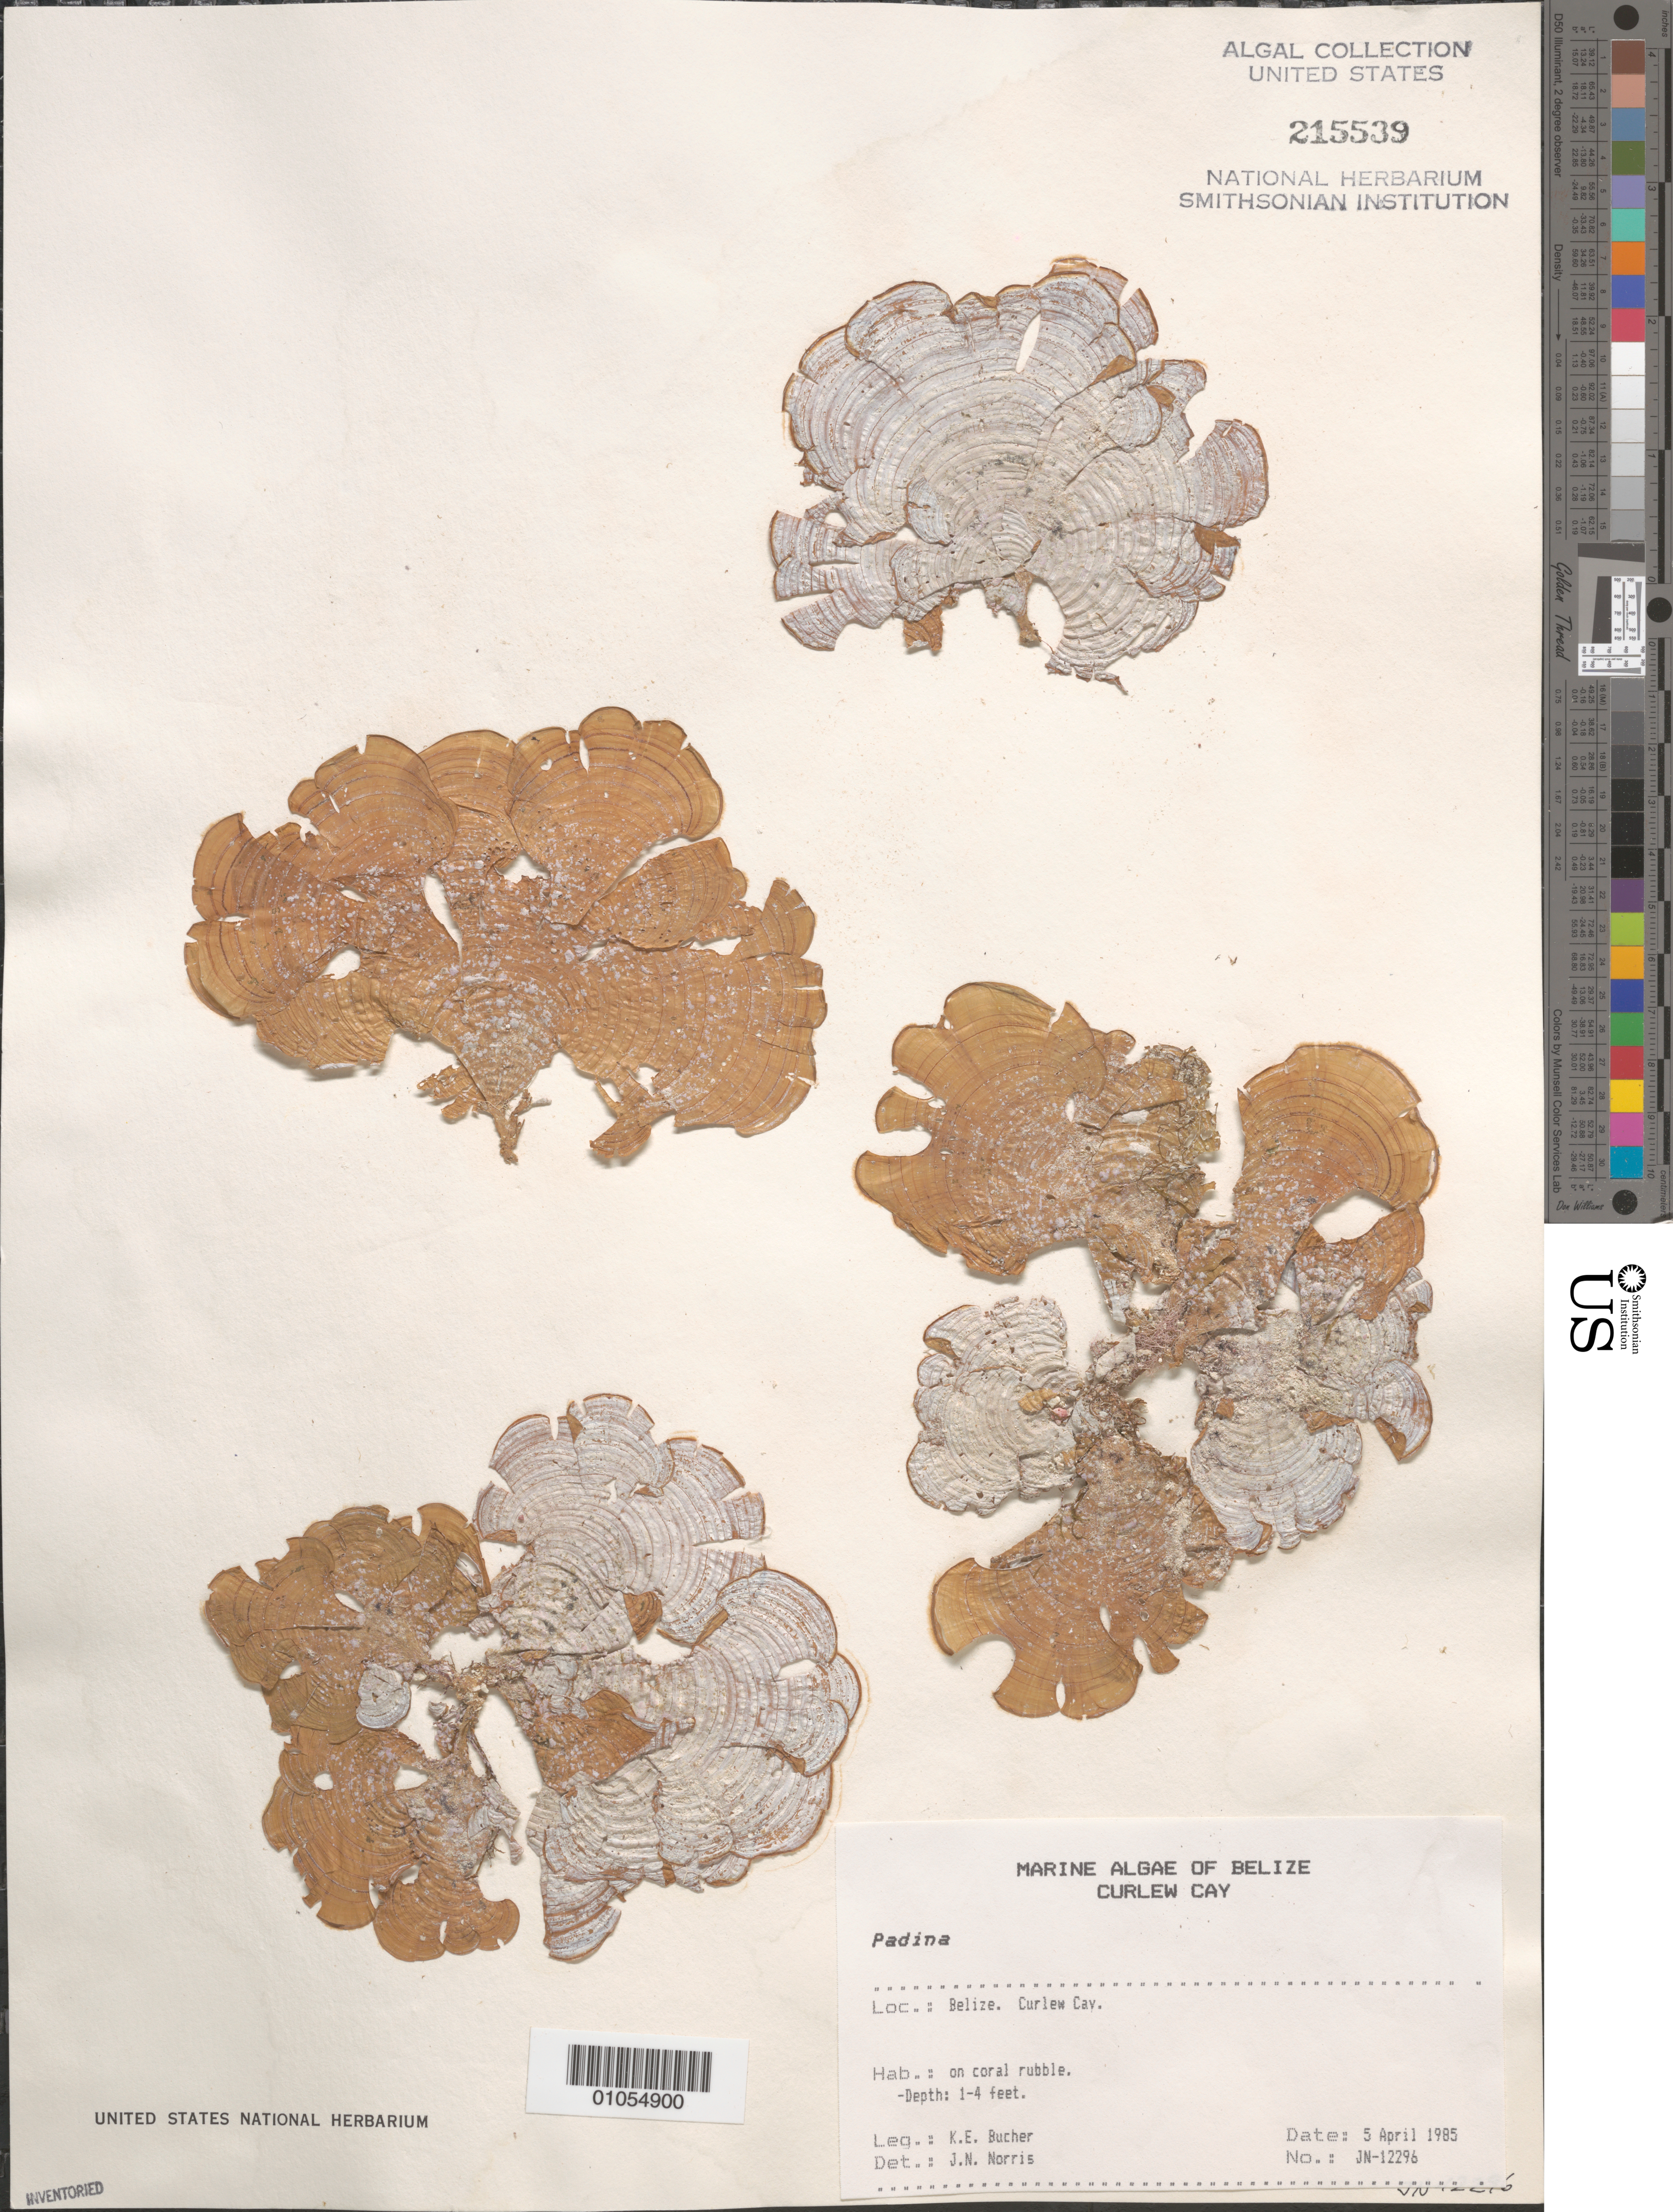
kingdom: Chromista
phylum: Ochrophyta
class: Phaeophyceae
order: Dictyotales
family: Dictyotaceae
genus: Padina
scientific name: Padina sp.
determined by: Norris, James N.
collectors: K. E. Bucher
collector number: JN-12296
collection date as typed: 05 Apr 1985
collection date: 1985-04-05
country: Belize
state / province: Stann Creek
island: Curlew Cay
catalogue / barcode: US 215539